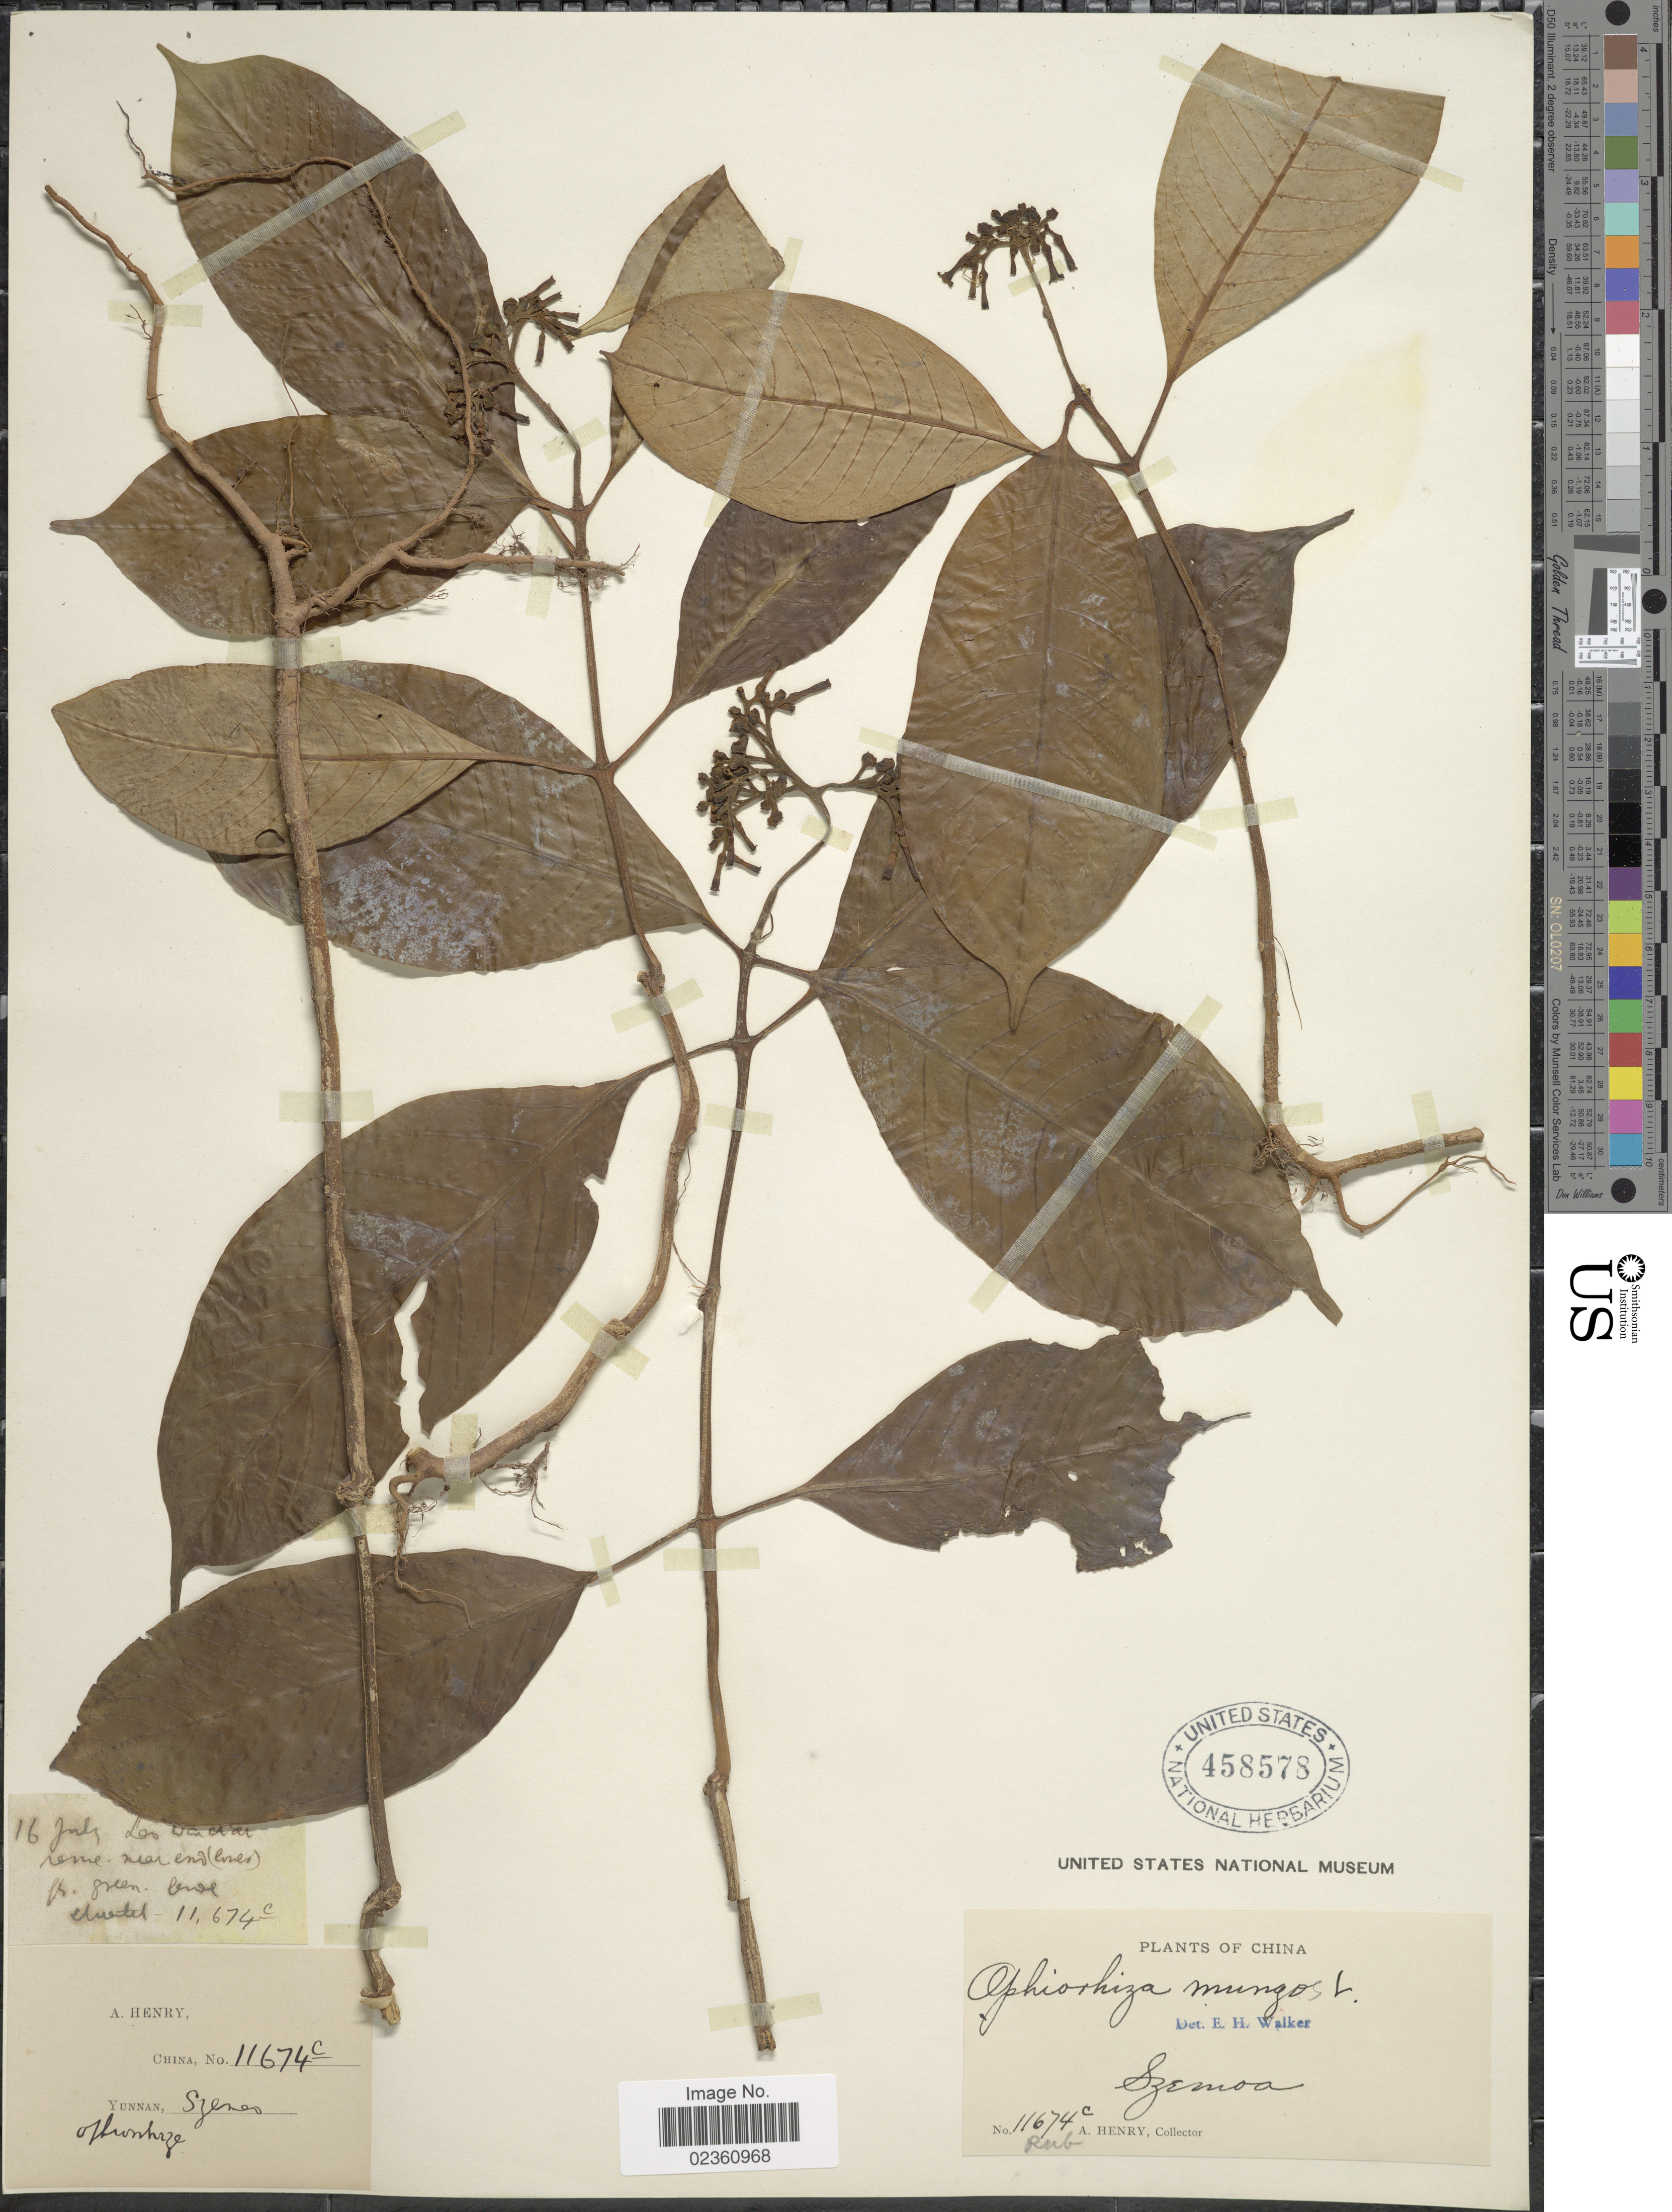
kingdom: Plantae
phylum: Tracheophyta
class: Magnoliopsida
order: Gentianales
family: Rubiaceae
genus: Ophiorrhiza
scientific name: Ophiorrhiza mungos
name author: L.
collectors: A. Henry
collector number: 11674 C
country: China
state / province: Yunnan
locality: Szemoa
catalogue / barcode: US 458578